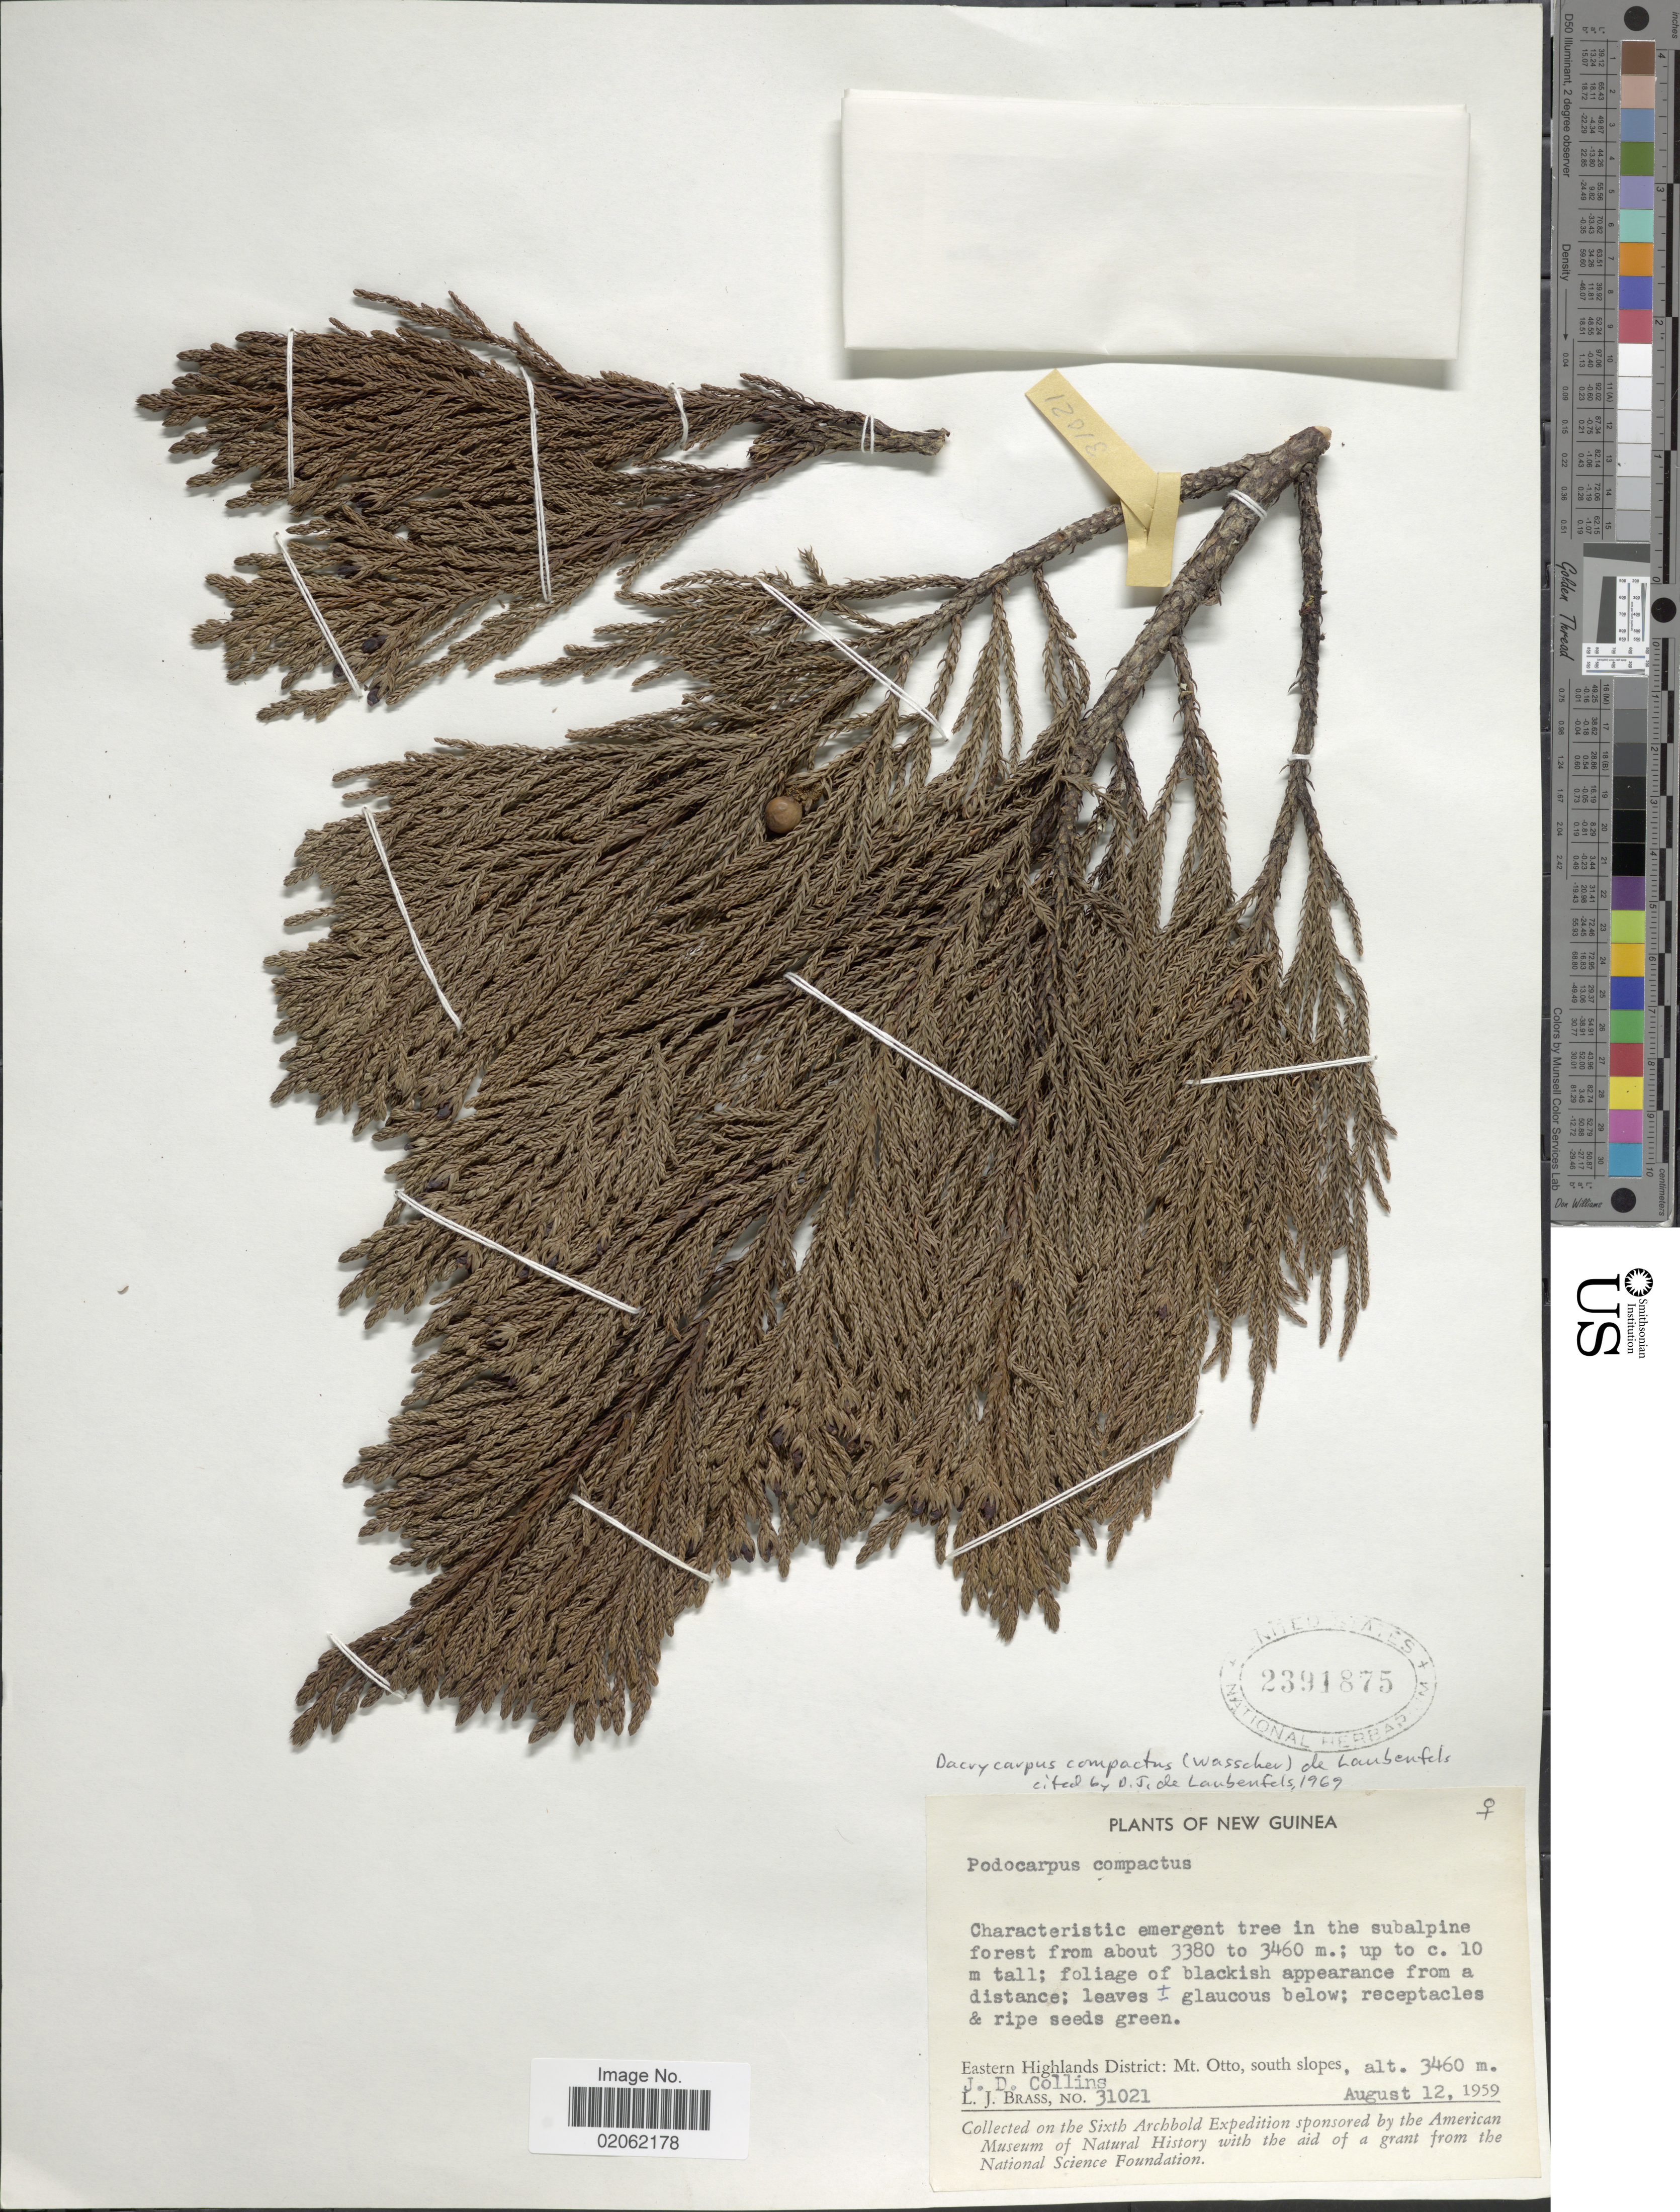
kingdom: Plantae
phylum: Tracheophyta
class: Pinopsida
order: Pinales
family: Podocarpaceae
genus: Dacrycarpus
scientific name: Dacrycarpus compactus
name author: (Wasscher) de Laub.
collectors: L. J. Brass & J. Collins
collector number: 31021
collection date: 1959-08-12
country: Papua New Guinea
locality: New Guinea, Eastern Highlands District: Mt Otto, south slopes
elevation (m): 3460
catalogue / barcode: US 2391875